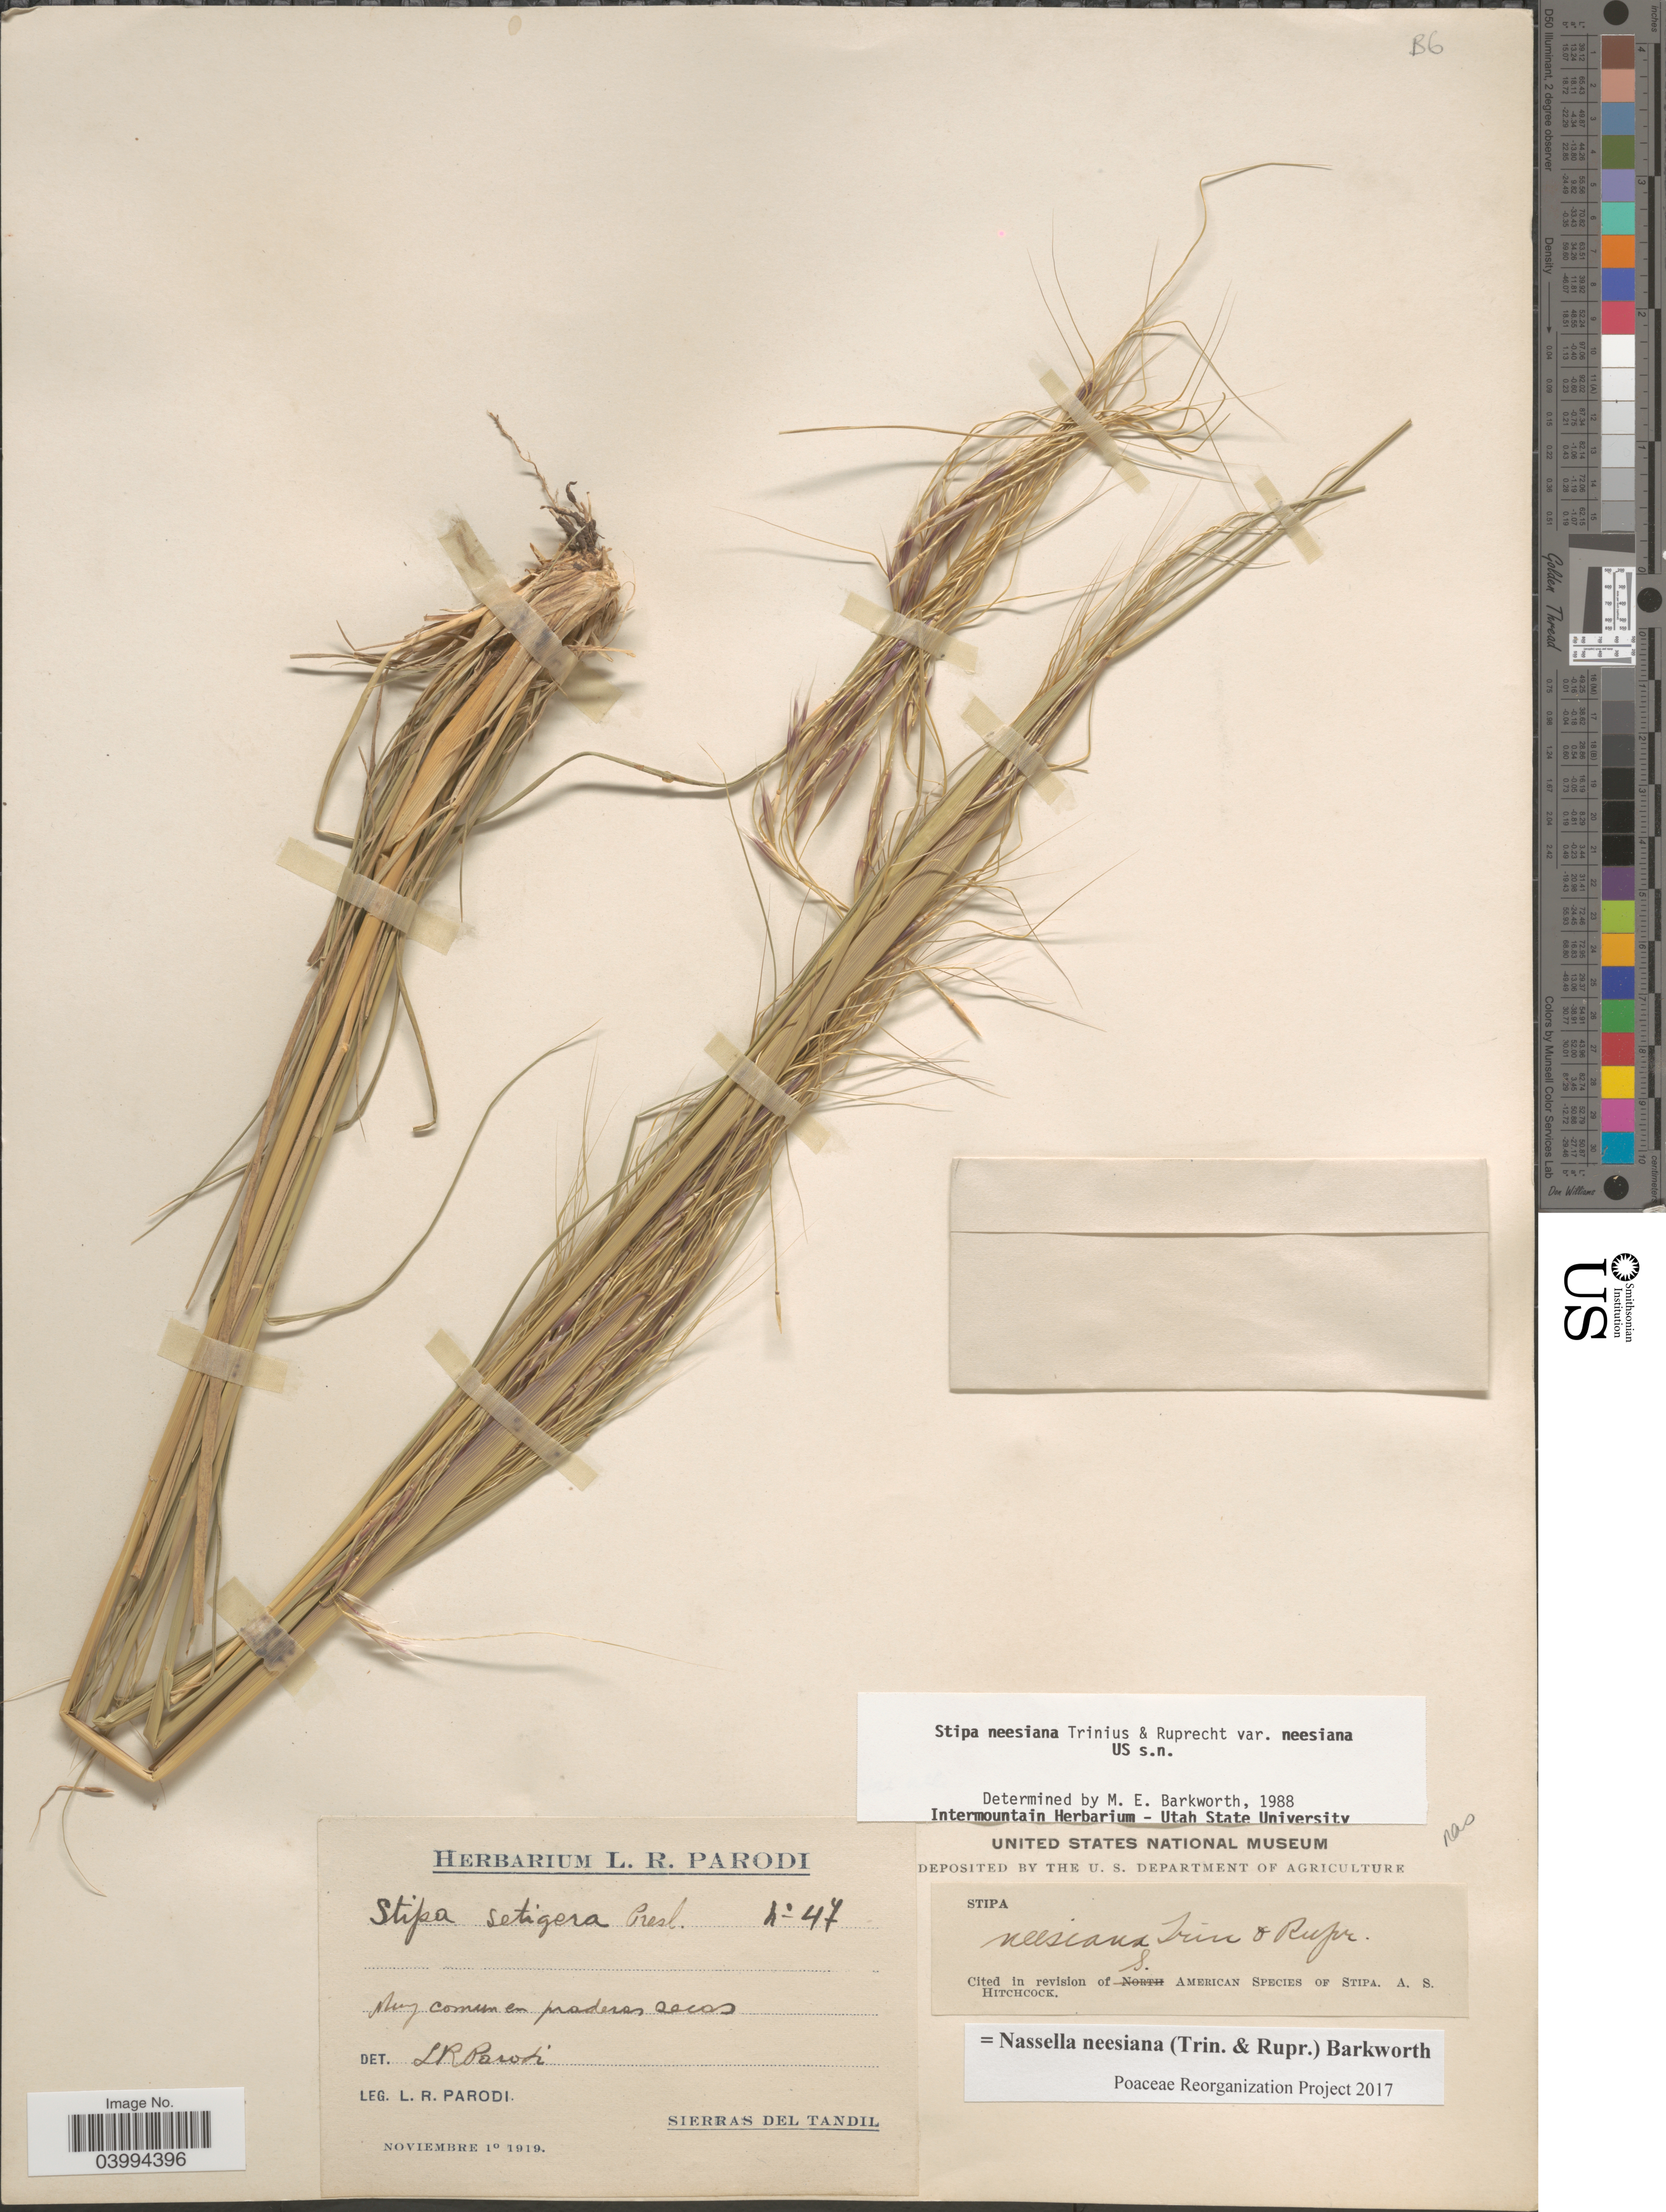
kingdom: Plantae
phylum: Tracheophyta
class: Liliopsida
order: Poales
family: Poaceae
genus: Nassella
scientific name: Nassella neesiana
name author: (Trin. & Rupr.) Barkworth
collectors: L. R. Parodi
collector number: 47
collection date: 1919-11-01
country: Argentina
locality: Sierras del Tandil.